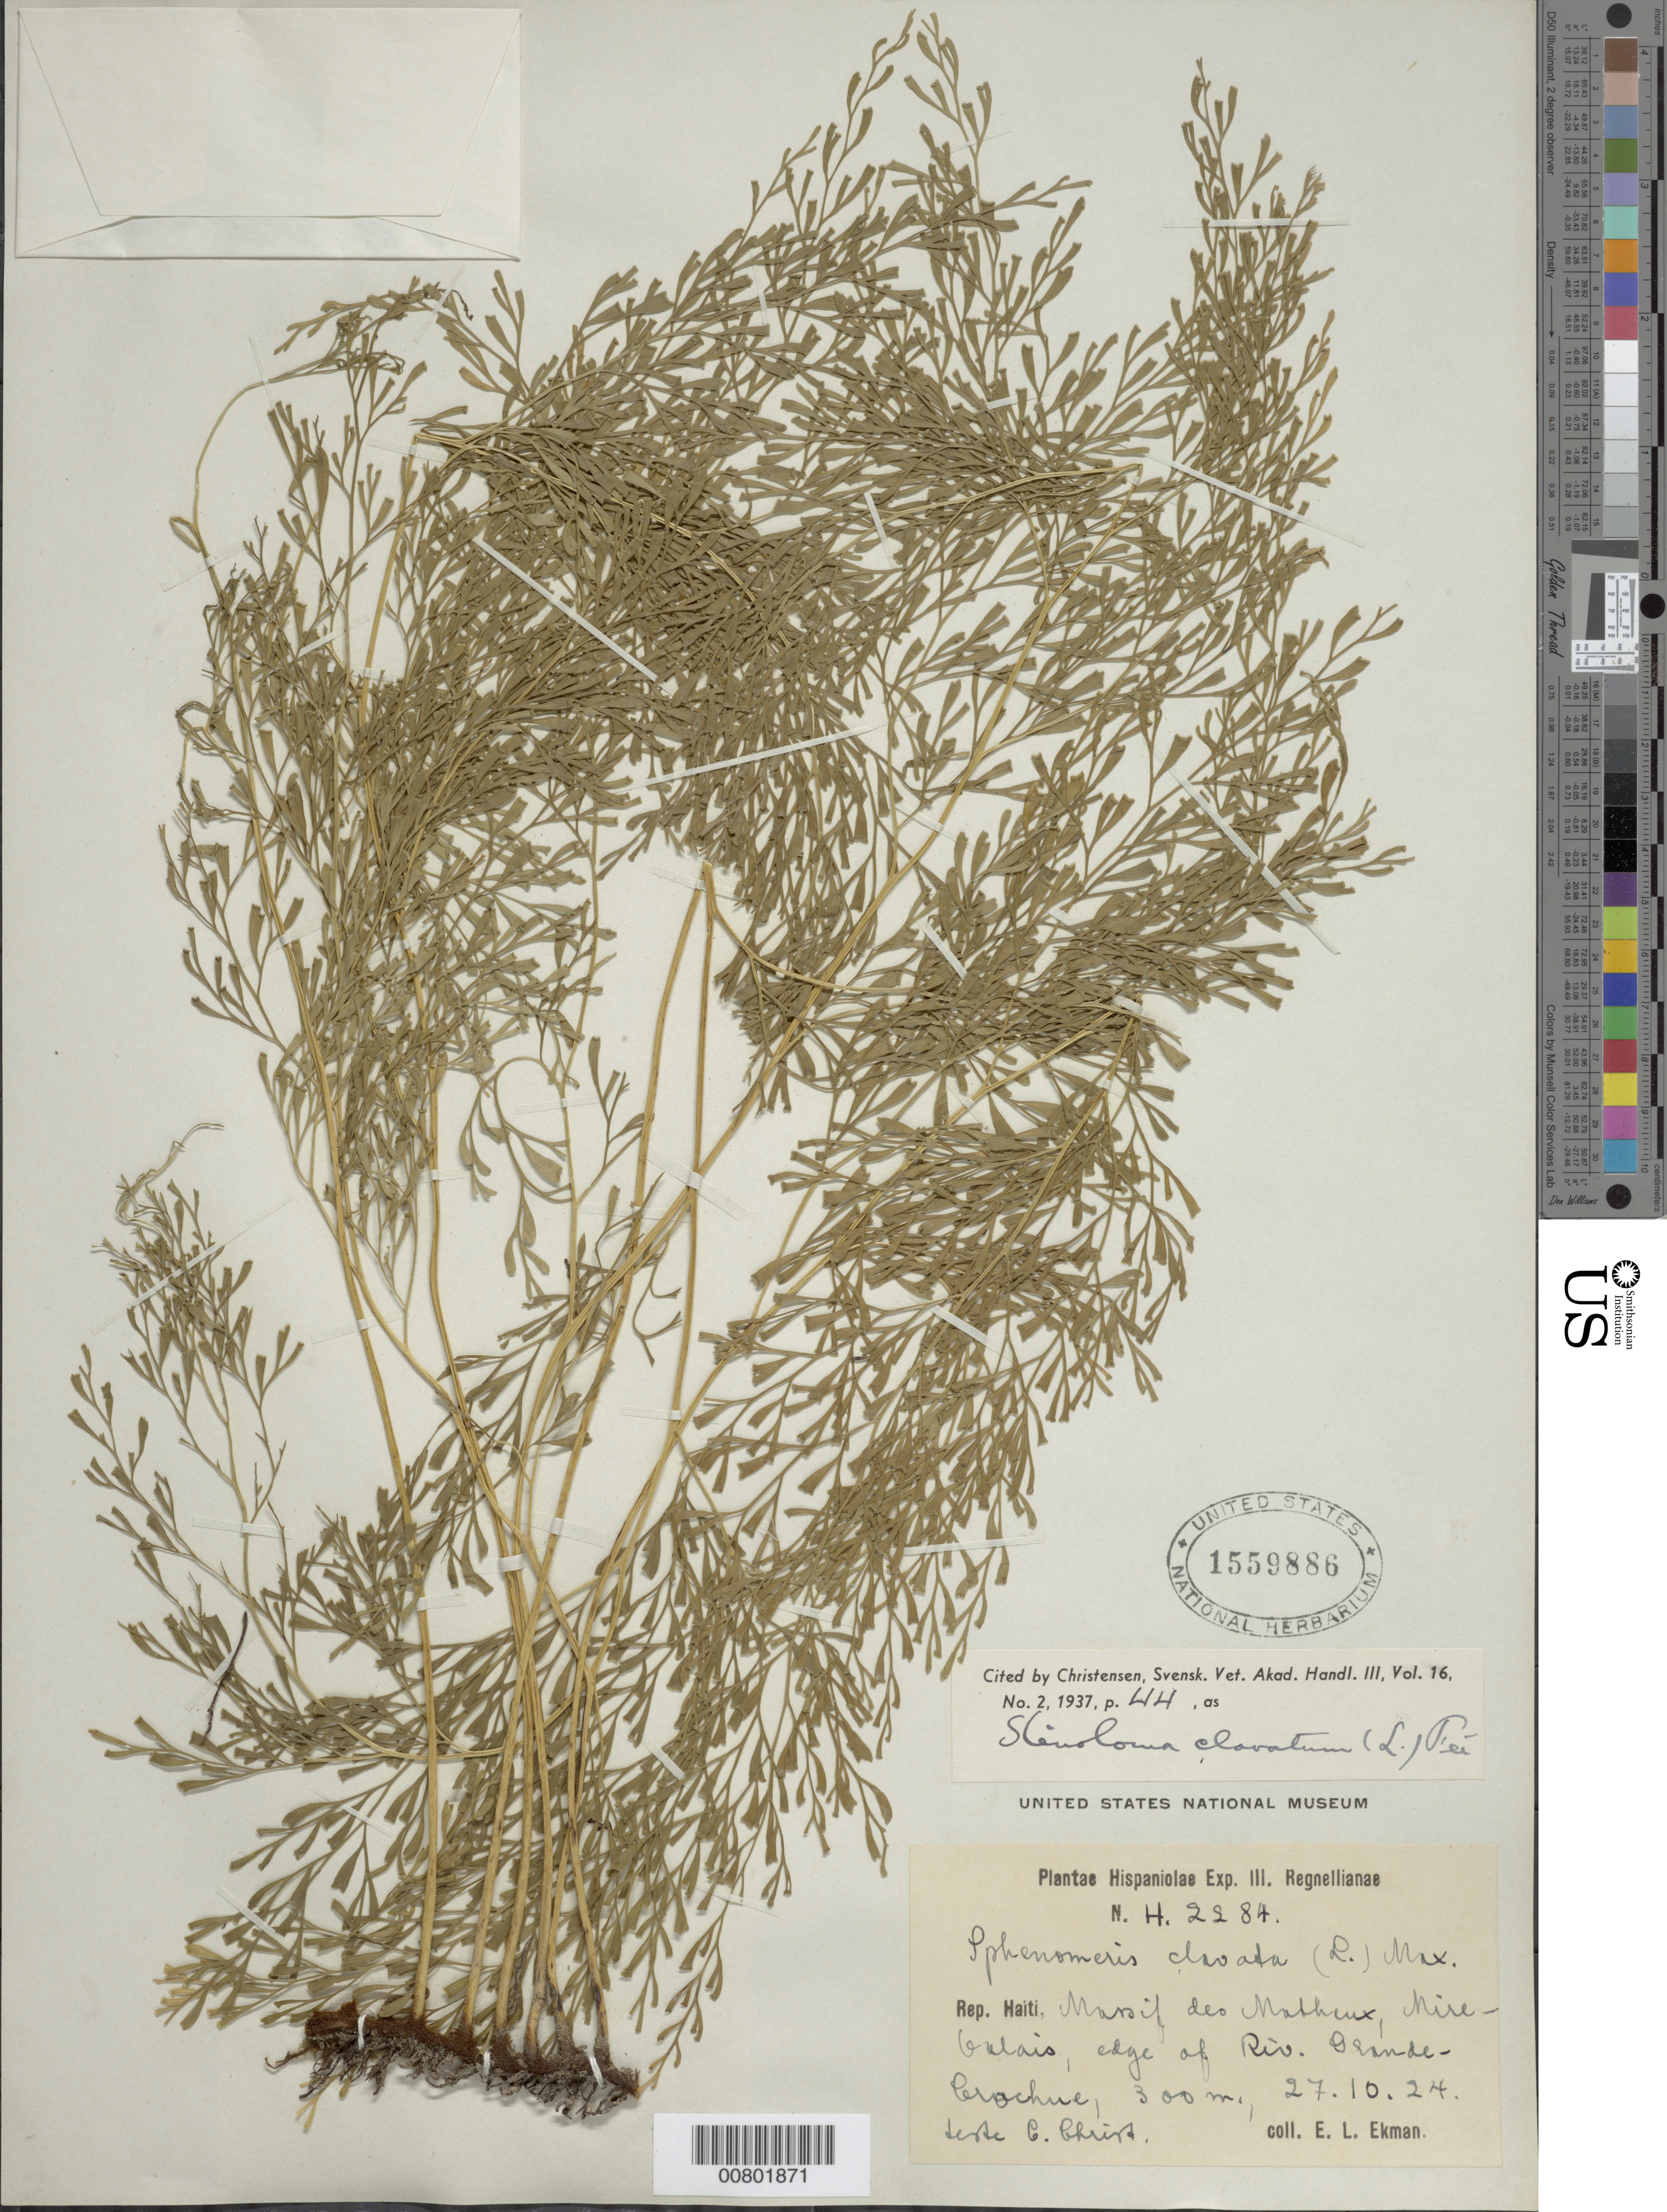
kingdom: Plantae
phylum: Tracheophyta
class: Polypodiopsida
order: Polypodiales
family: Lindsaeaceae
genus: Sphenomeris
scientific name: Sphenomeris clavata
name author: (L.) Maxon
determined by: Christensen, C. F. A.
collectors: E. L. Ekman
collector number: H 2284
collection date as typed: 27 Oct 1924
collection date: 1924-10-27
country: Haiti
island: Hispaniola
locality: Massif des Matheux, Mirbalais, edge of Riv. Grande Crochne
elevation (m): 300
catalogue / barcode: US 1559886